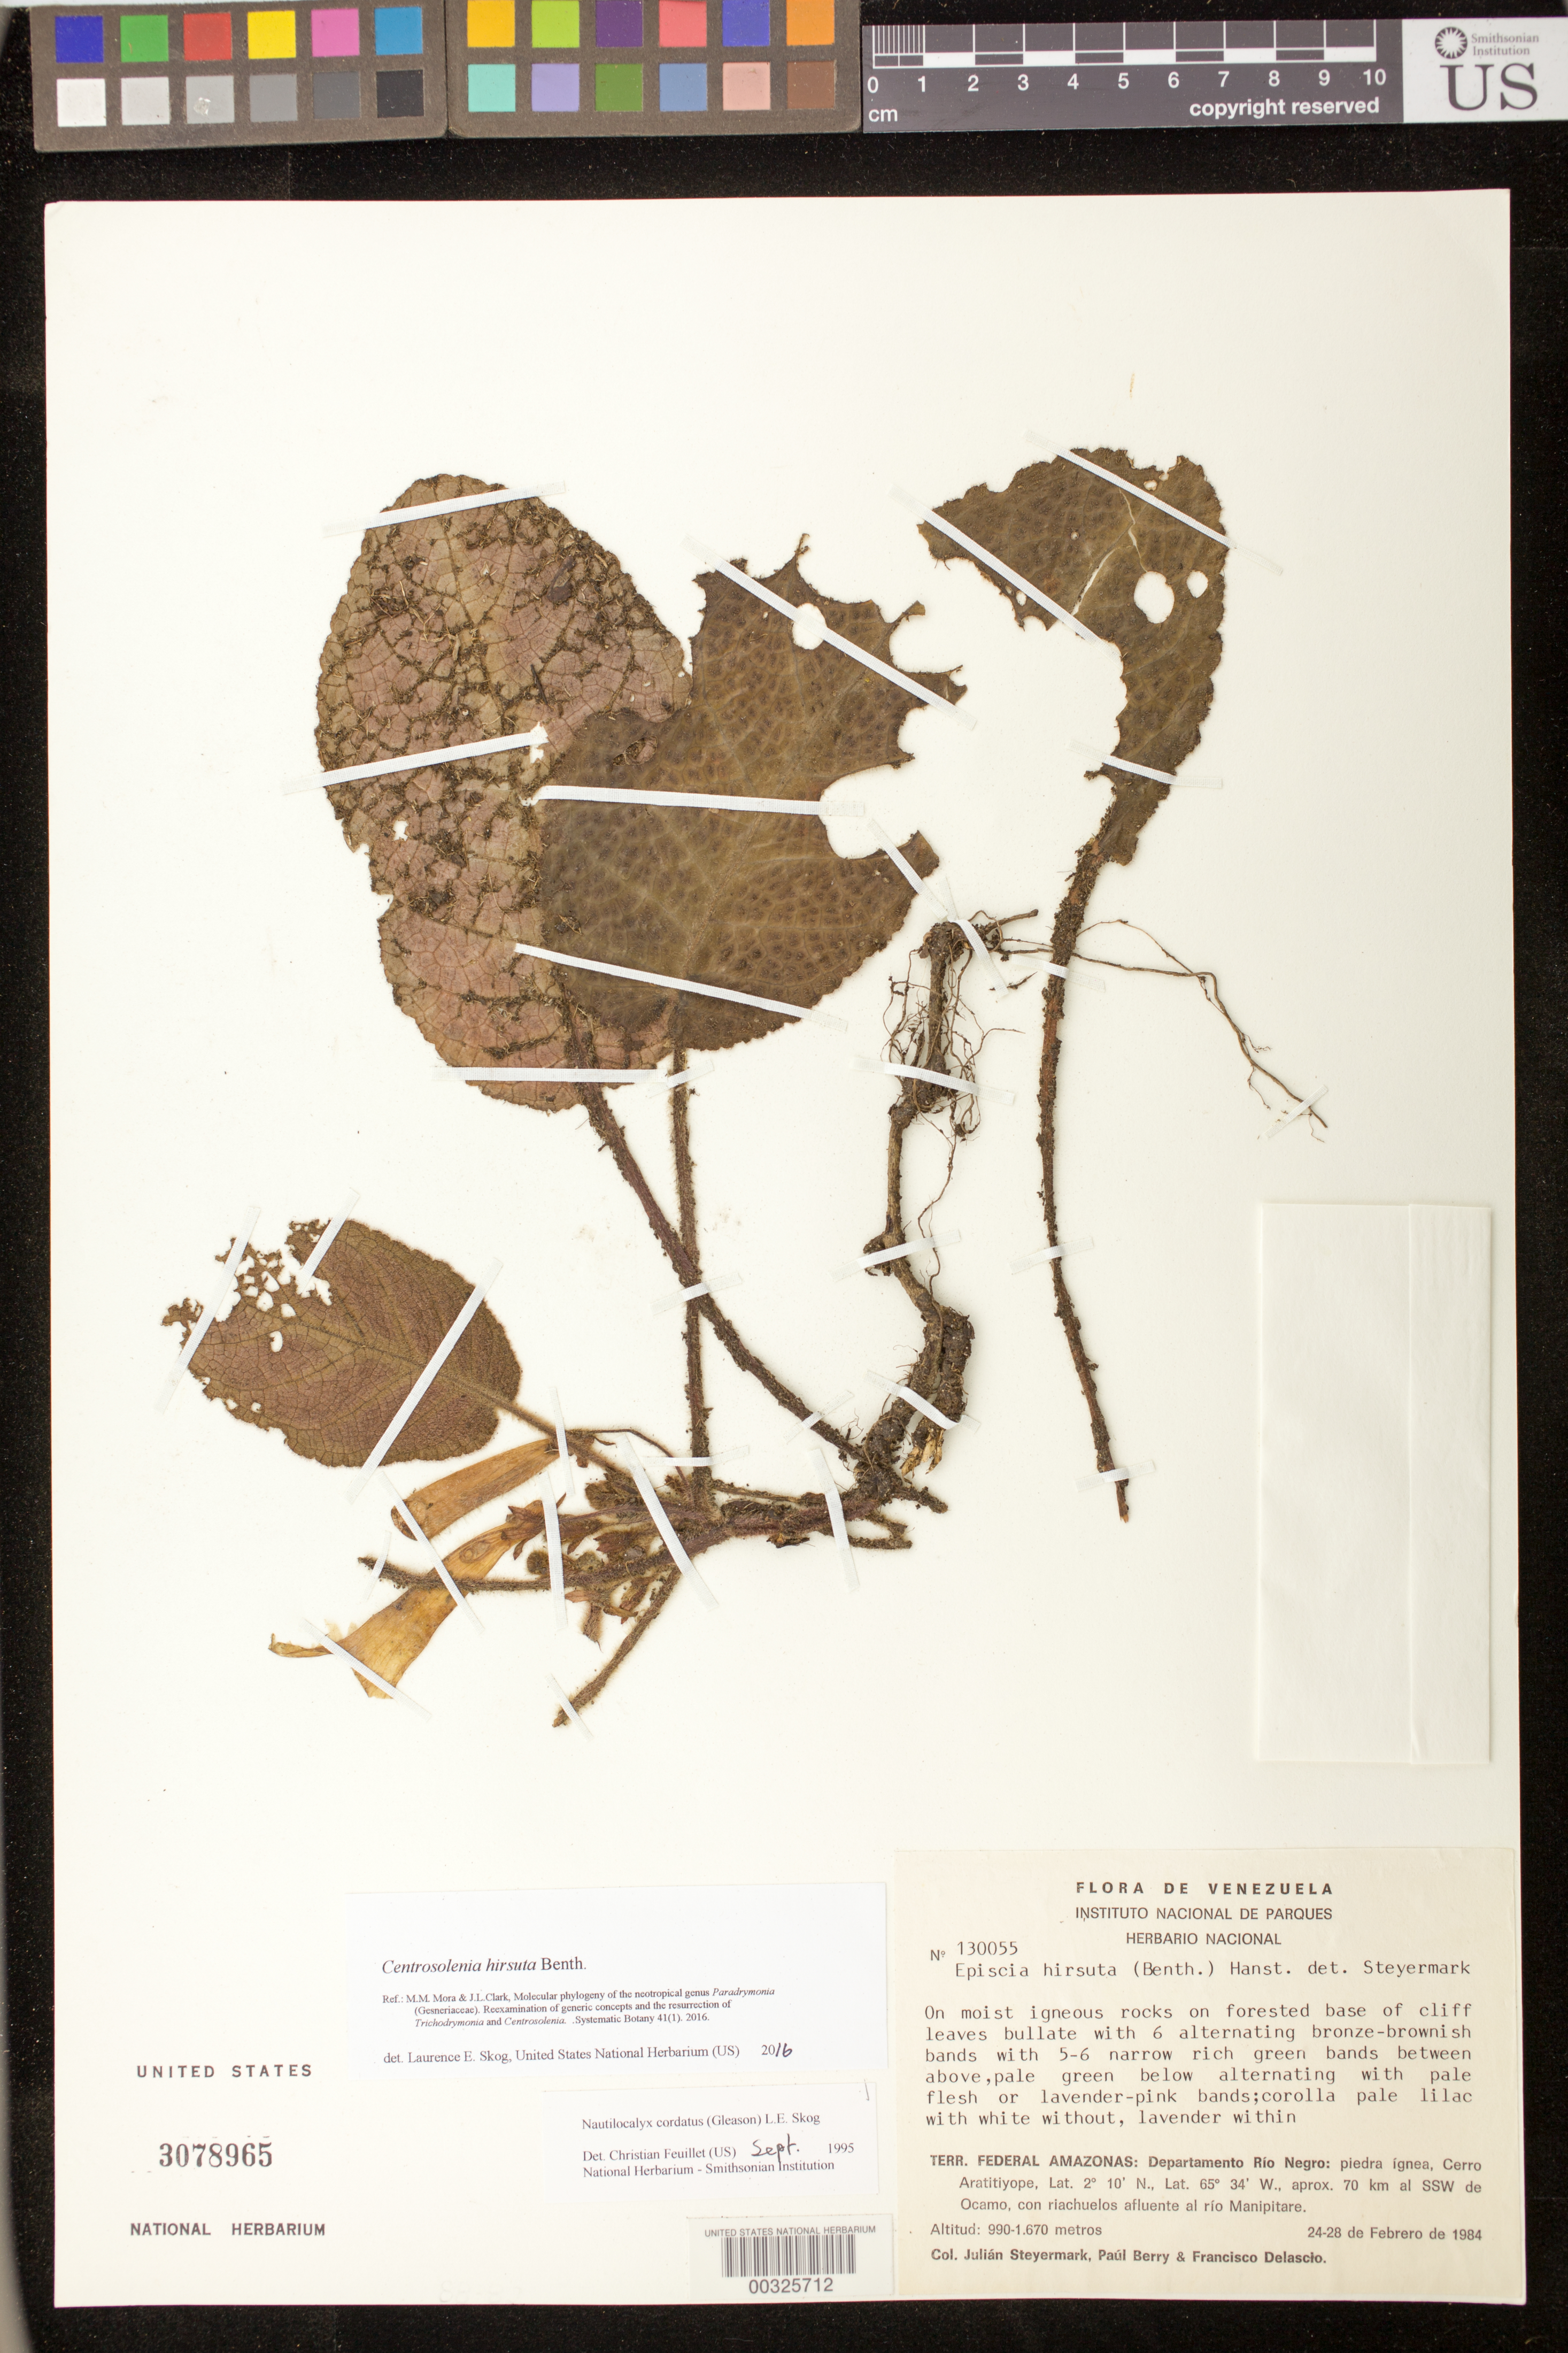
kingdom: Plantae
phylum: Tracheophyta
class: Magnoliopsida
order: Lamiales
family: Gesneriaceae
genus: Centrosolenia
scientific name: Centrosolenia hirsuta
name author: Benth.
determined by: Skog, Laurence E.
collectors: J. Steyermark, P. Berry & F. Delascio C.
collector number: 130055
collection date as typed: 24-28 Feb 1984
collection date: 1984-02-24/1984-02-28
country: Venezuela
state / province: Amazonas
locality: Departamento Rio Negro, Cerro Aratitiyope, approx. 70 km al SSW de Ocamo, con riachuelos afluente al rio Manipitare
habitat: On moist igneous rocks on forested base of cliff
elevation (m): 990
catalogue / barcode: US 3078965